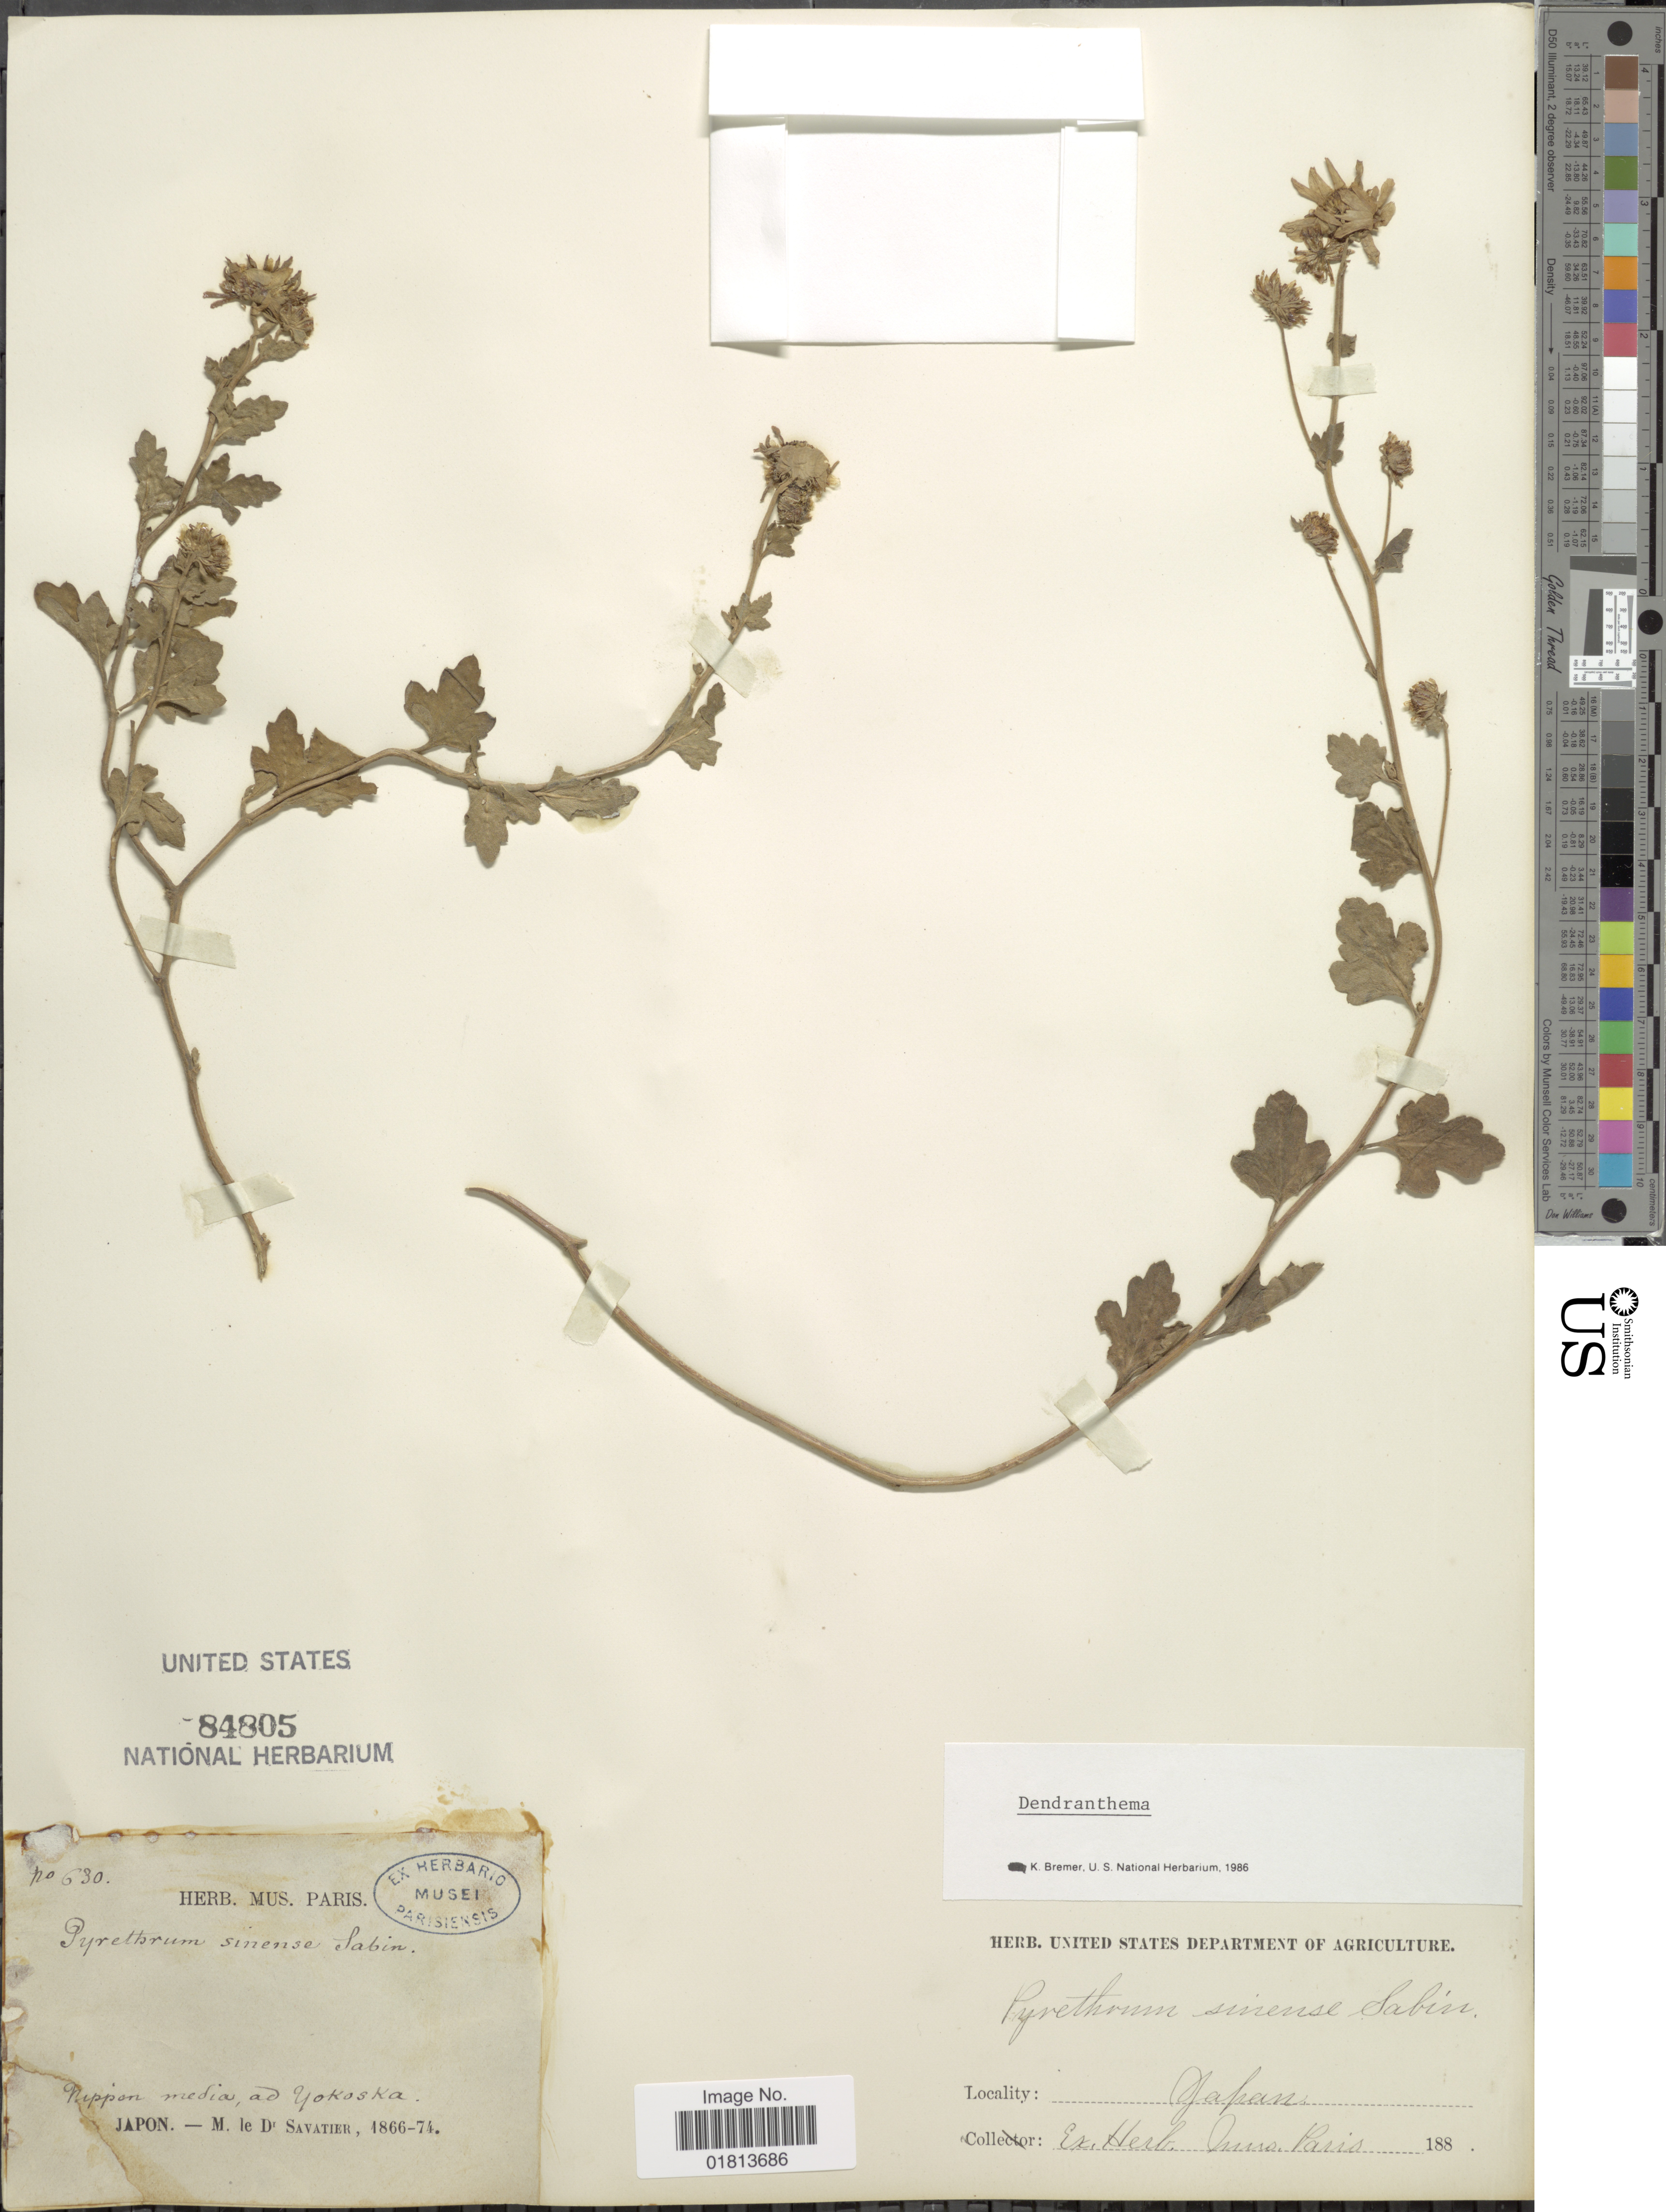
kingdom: Plantae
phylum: Tracheophyta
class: Magnoliopsida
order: Asterales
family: Asteraceae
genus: Dendranthema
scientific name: Dendranthema grandiflorum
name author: (Ramat.) Kitam.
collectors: M. D' Savatier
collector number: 630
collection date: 1866/1874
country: Japan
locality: Nippon media, ad Yokoska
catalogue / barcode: US 84805